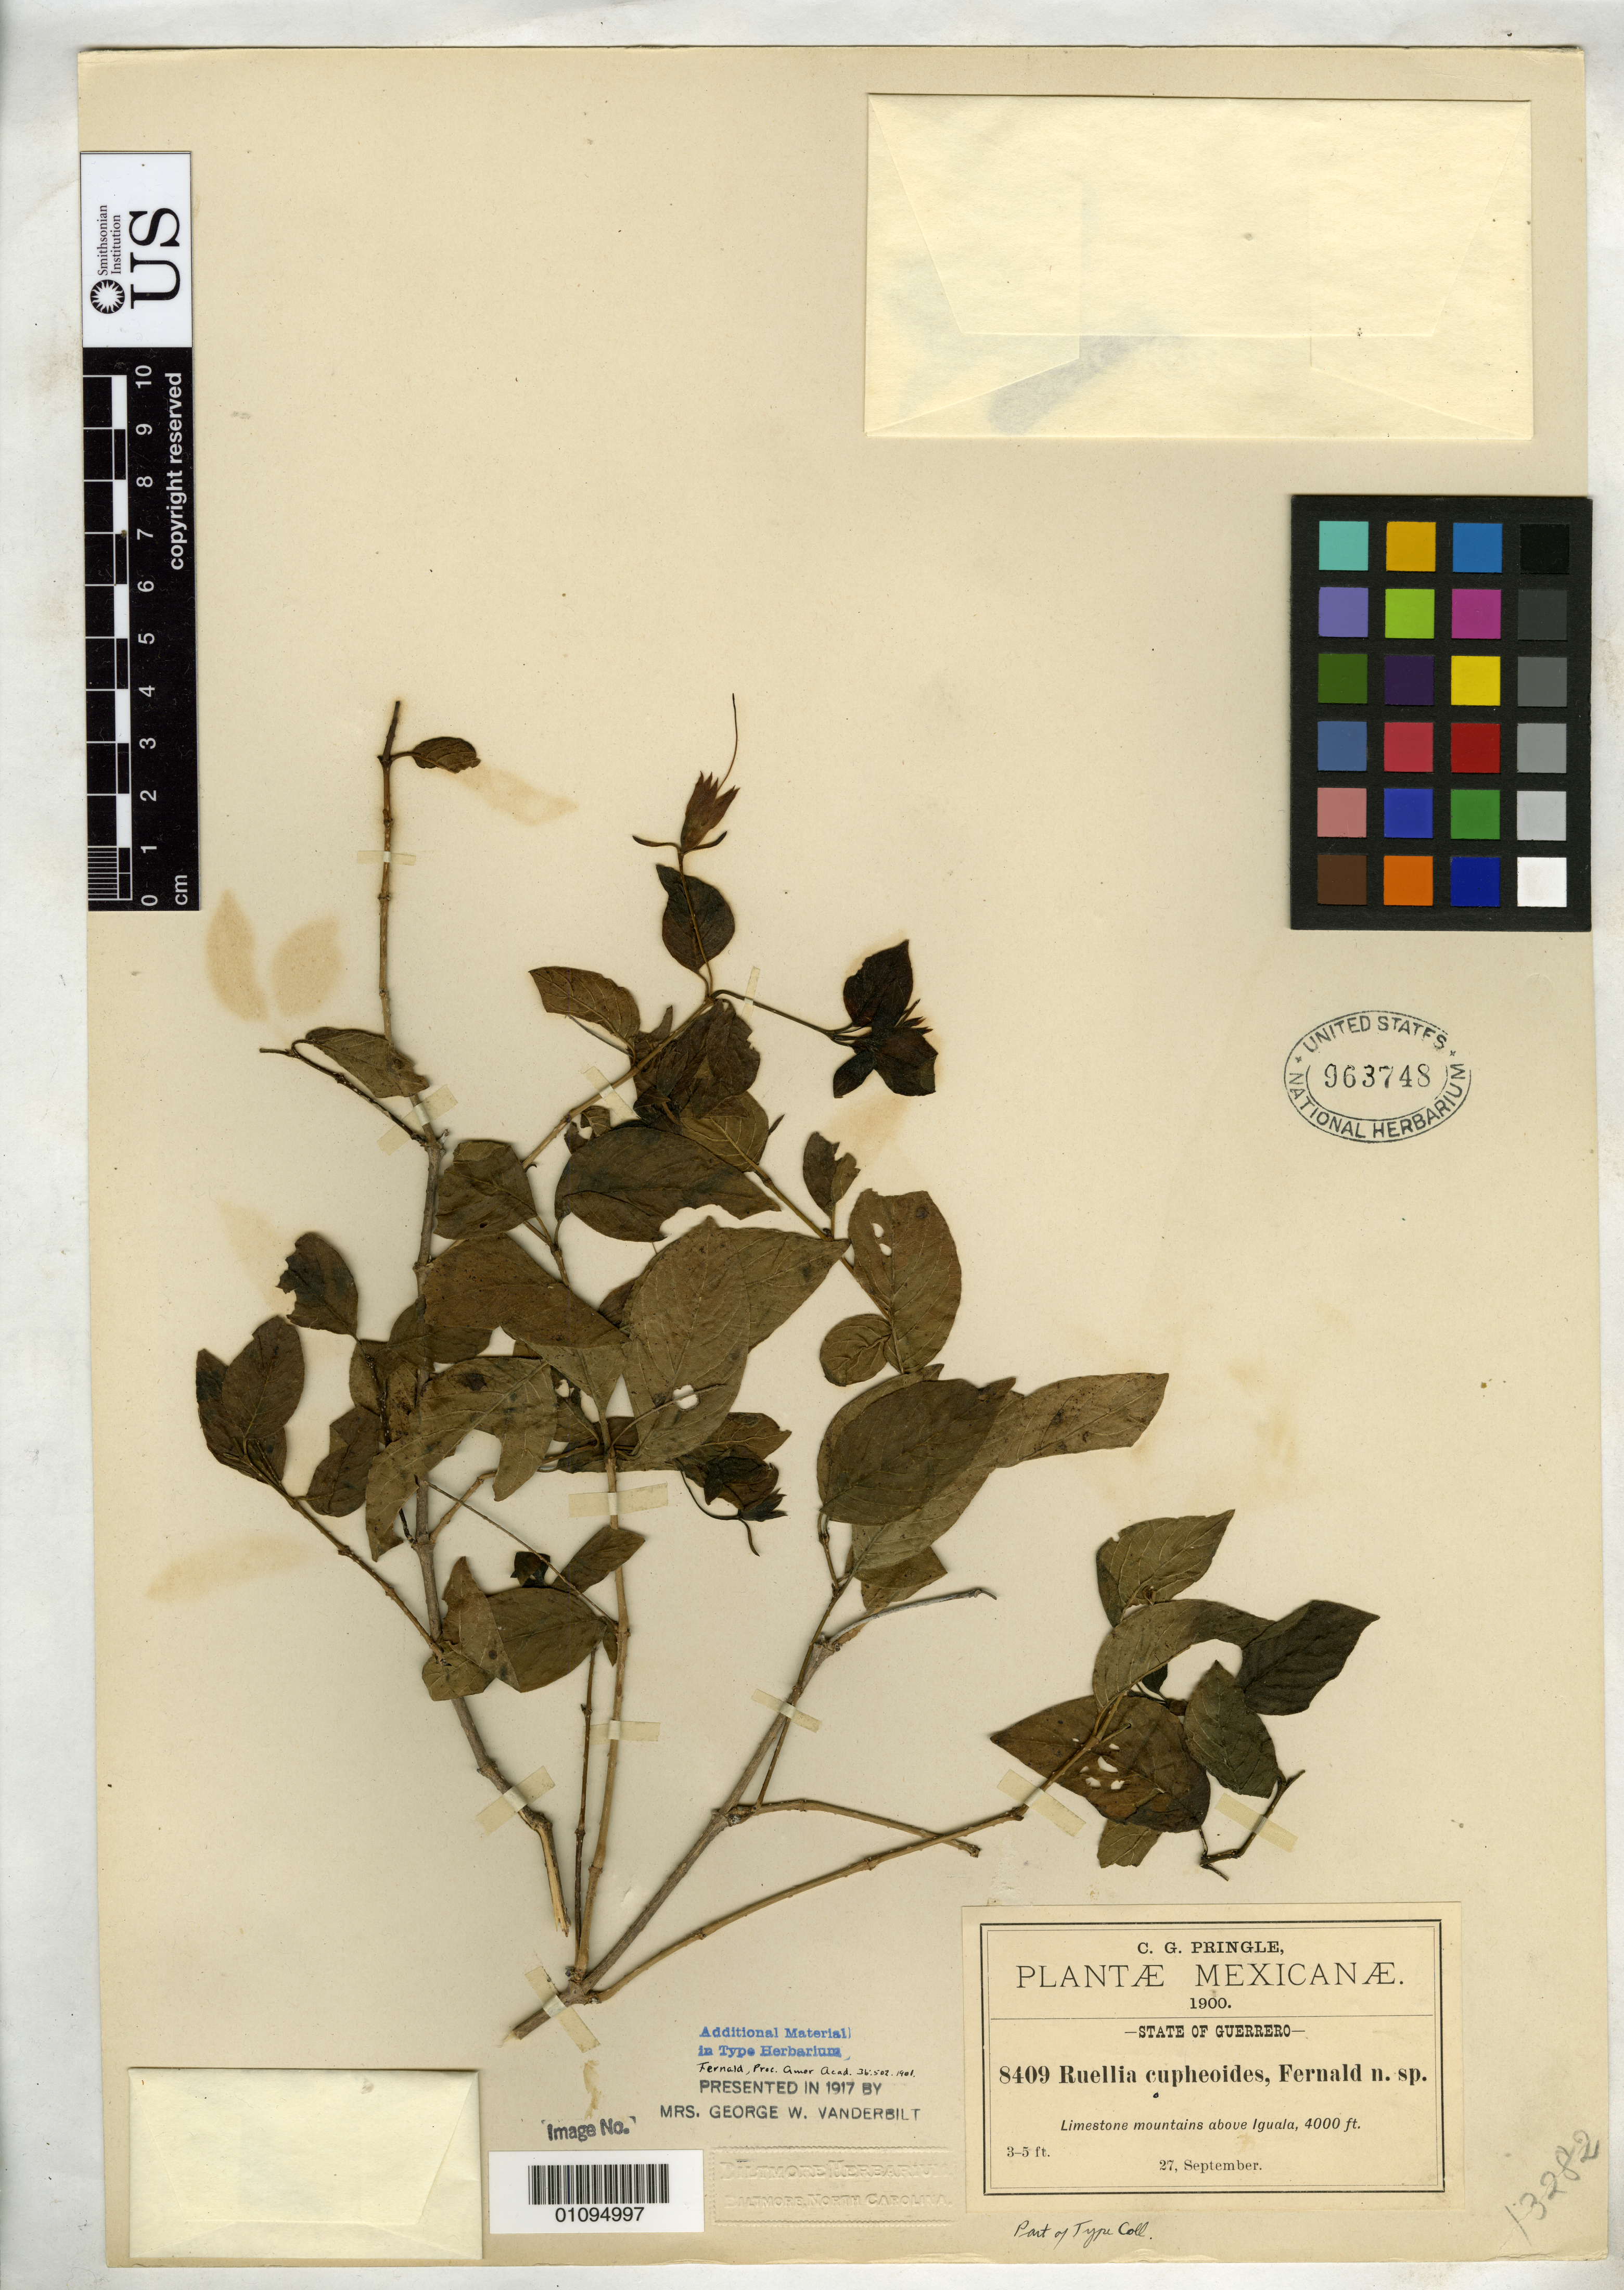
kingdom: Plantae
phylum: Tracheophyta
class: Magnoliopsida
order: Lamiales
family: Acanthaceae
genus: Ruellia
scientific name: Ruellia cupheoides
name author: Fernald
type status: Isotype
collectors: C. G. Pringle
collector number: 8409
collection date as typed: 27 Sep 1900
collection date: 1900-09-27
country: Mexico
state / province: Guerrero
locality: Above Iguala.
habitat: Limestone mounbtains.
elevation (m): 1219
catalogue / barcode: US 963748